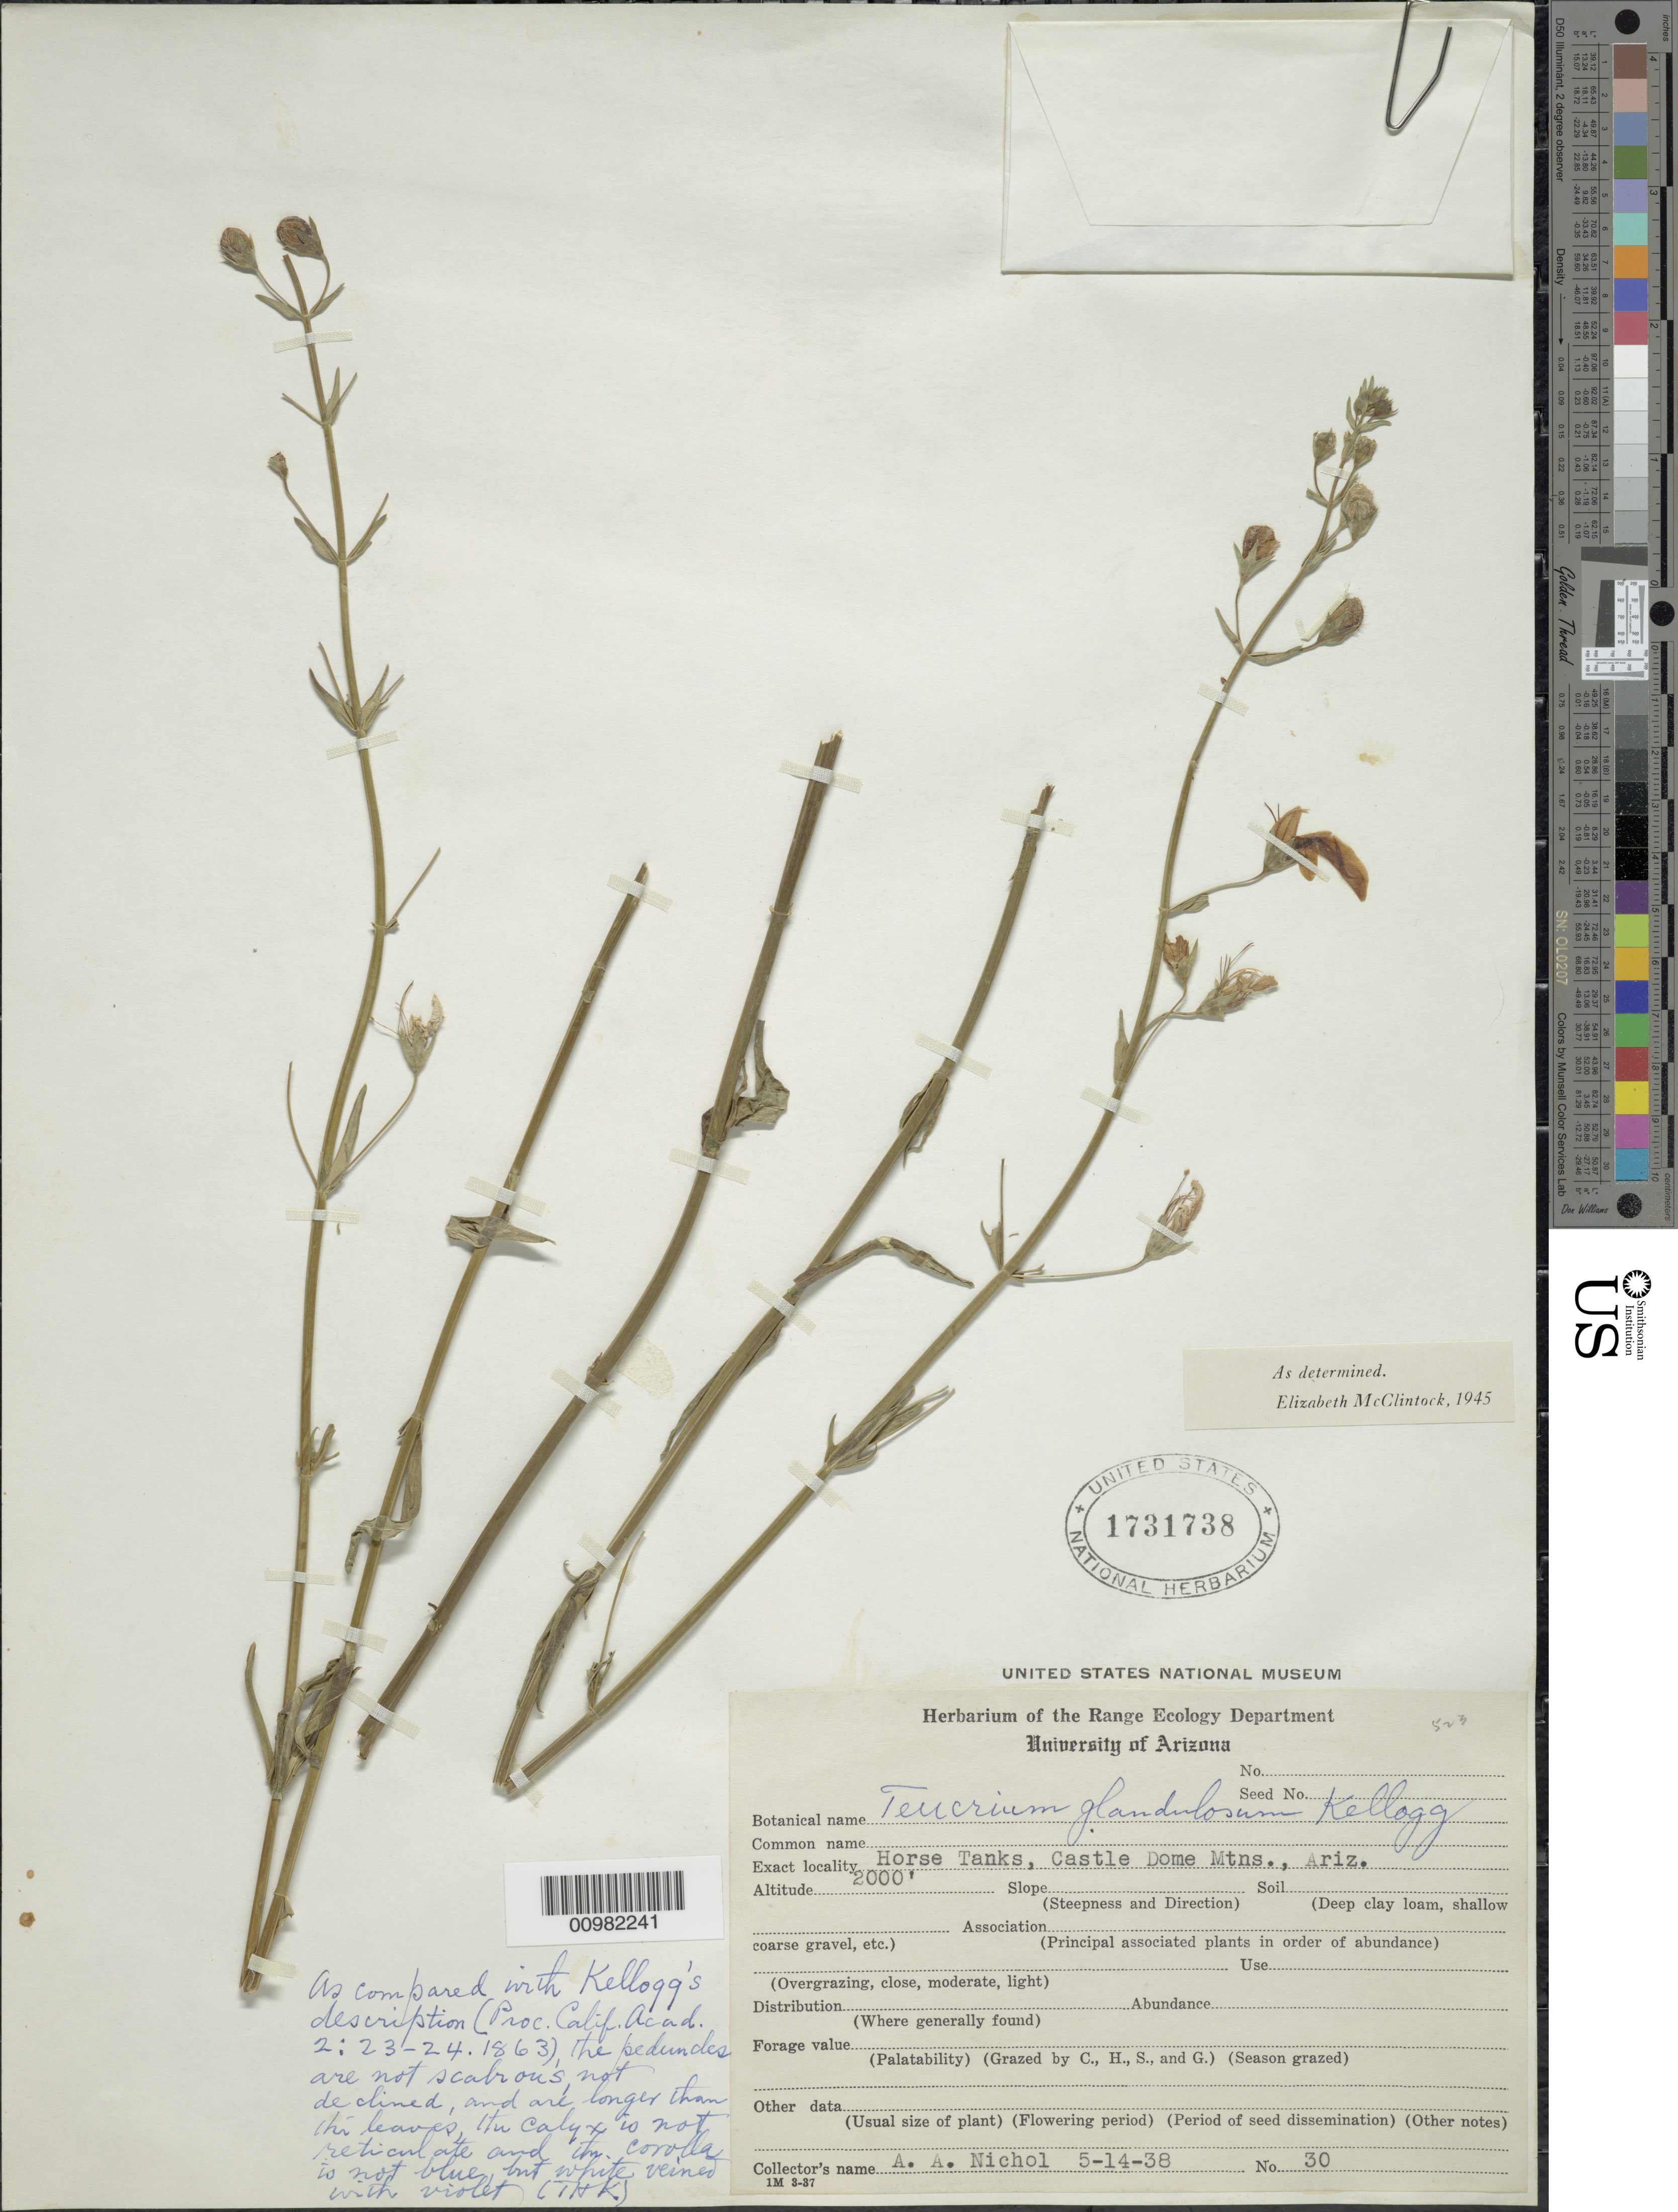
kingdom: Plantae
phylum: Tracheophyta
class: Magnoliopsida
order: Lamiales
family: Lamiaceae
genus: Teucrium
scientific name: Teucrium glandulosum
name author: Kellogg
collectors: G. E. Nichols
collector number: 30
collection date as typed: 14 May 1938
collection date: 1938-05-14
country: United States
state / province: Arizona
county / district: Yuma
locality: Castle Dome Mts.; Horse Tanks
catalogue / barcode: US 1731738